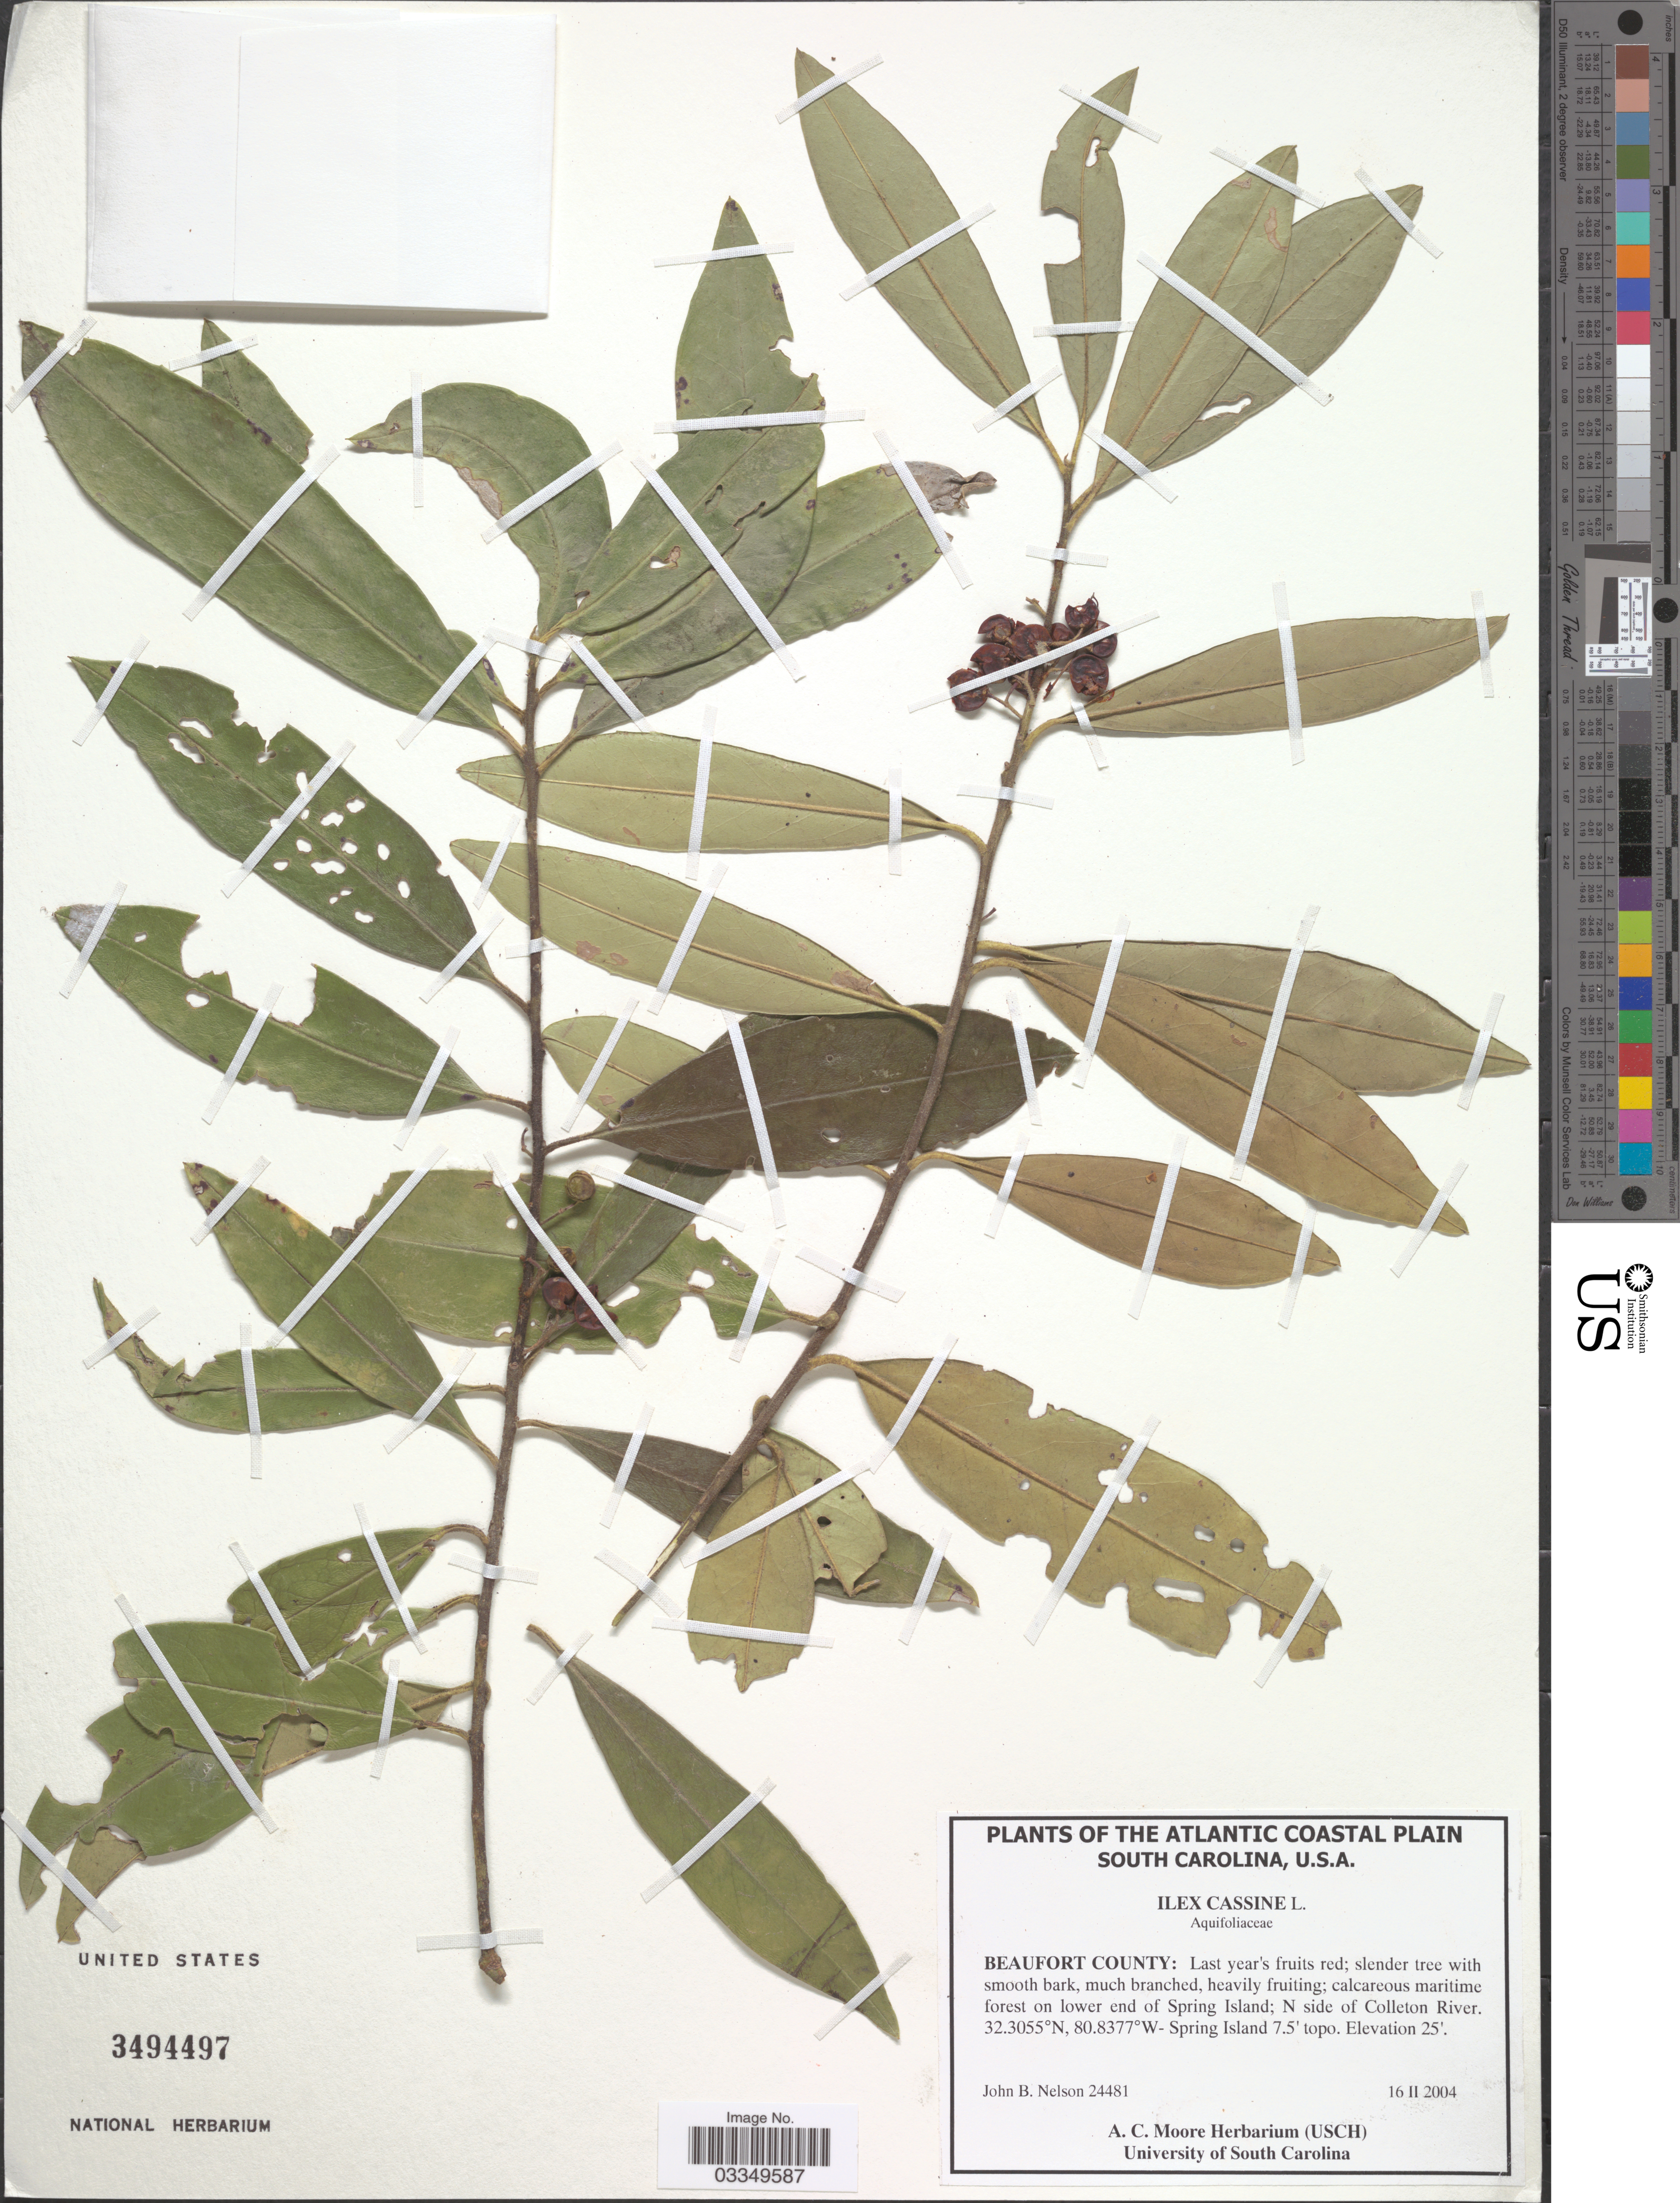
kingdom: Plantae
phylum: Tracheophyta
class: Magnoliopsida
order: Aquifoliales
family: Aquifoliaceae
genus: Ilex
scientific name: Ilex cassine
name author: L.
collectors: J. B. Nelson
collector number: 24481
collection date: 2004-02-16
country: United States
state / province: South Carolina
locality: The Atlantic Coastal Plain, Beaufort County: calcareous maritime forest on lower end of Spring Island; N side of Colleton River.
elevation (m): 8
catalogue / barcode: US 3494497